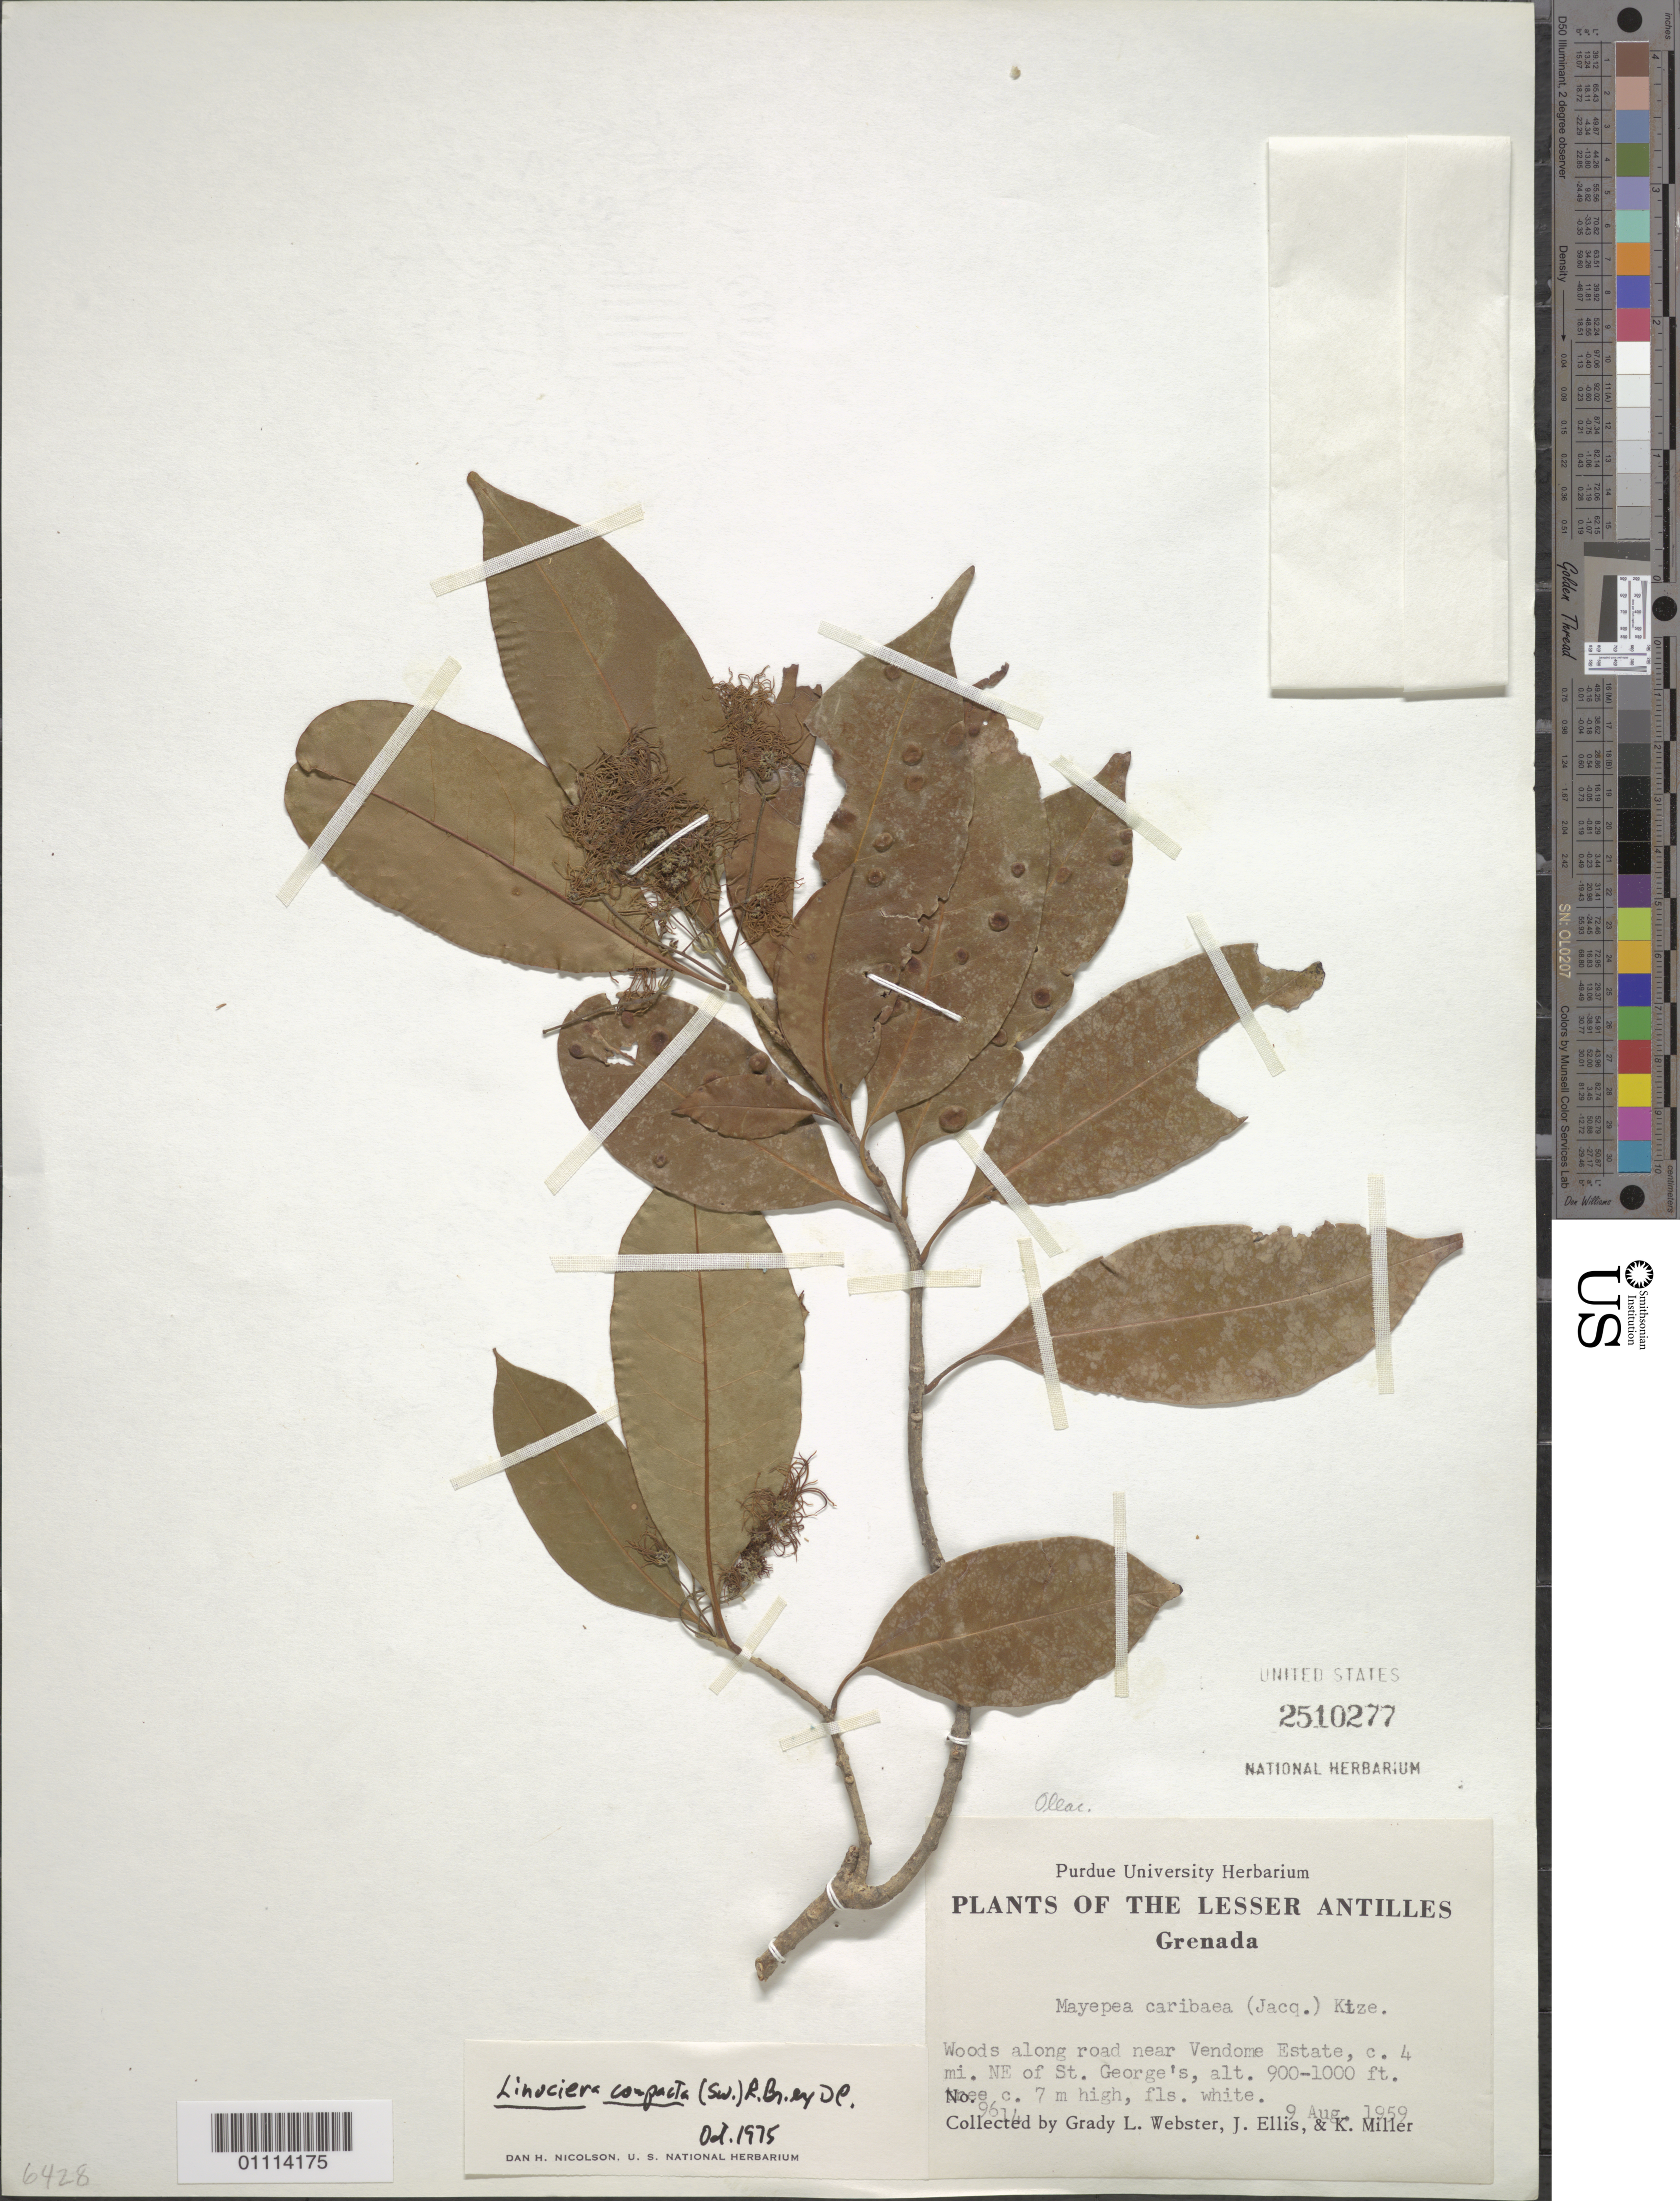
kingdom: Plantae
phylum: Tracheophyta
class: Magnoliopsida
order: Lamiales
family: Oleaceae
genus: Chionanthus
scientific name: Chionanthus compactus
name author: Sw.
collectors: G. L. Webster, J. Ellis & K. Miller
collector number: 961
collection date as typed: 09 Aug 1959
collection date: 1959-08-09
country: Grenada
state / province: Saint George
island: Grenada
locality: Woods along road near Vendome Estate c. 4 mi. NE of St. George's.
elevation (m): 274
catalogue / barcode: US 2510277